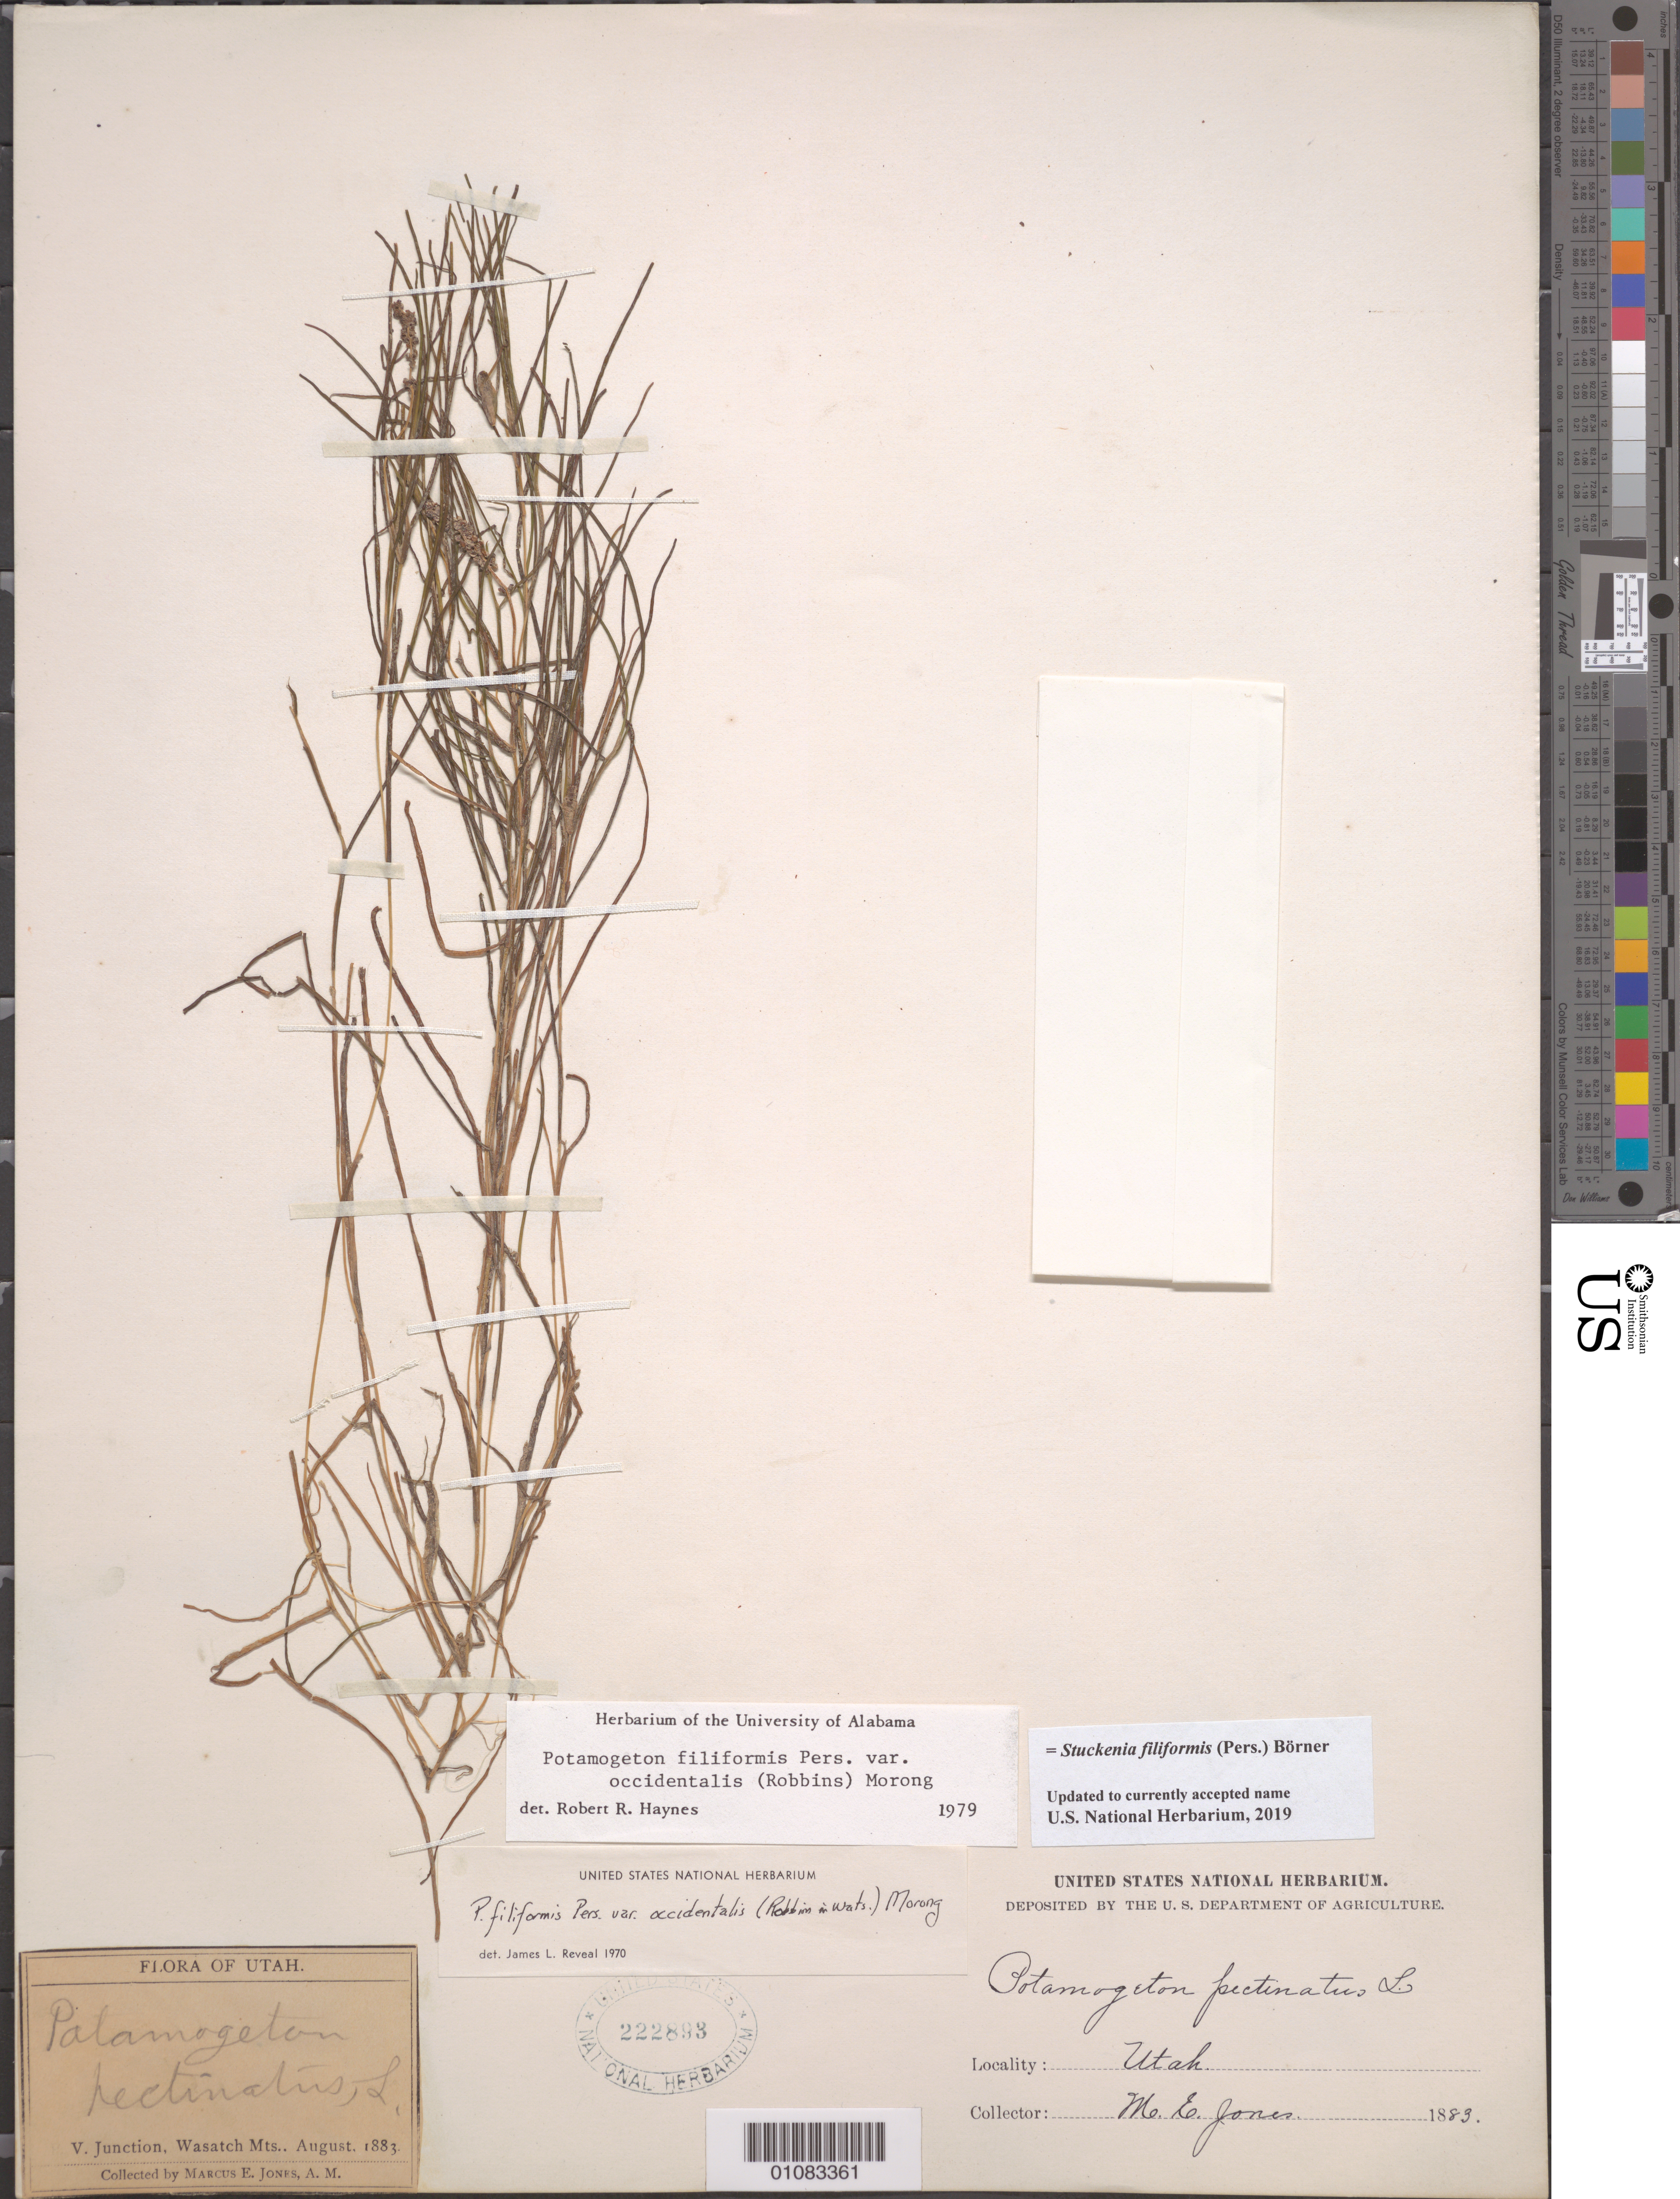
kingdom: Plantae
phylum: Tracheophyta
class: Liliopsida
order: Alismatales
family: Potamogetonaceae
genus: Stuckenia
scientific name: Stuckenia filiformis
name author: (Pers.) Börner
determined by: Strong, Mark T., (BOT), Smithsonian Institution - National Museum of Natural History (UNITED STATES)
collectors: M. E. Jones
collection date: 1883-08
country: United States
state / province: Utah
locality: Wasatch Mountains, V. Junction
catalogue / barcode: US 222893